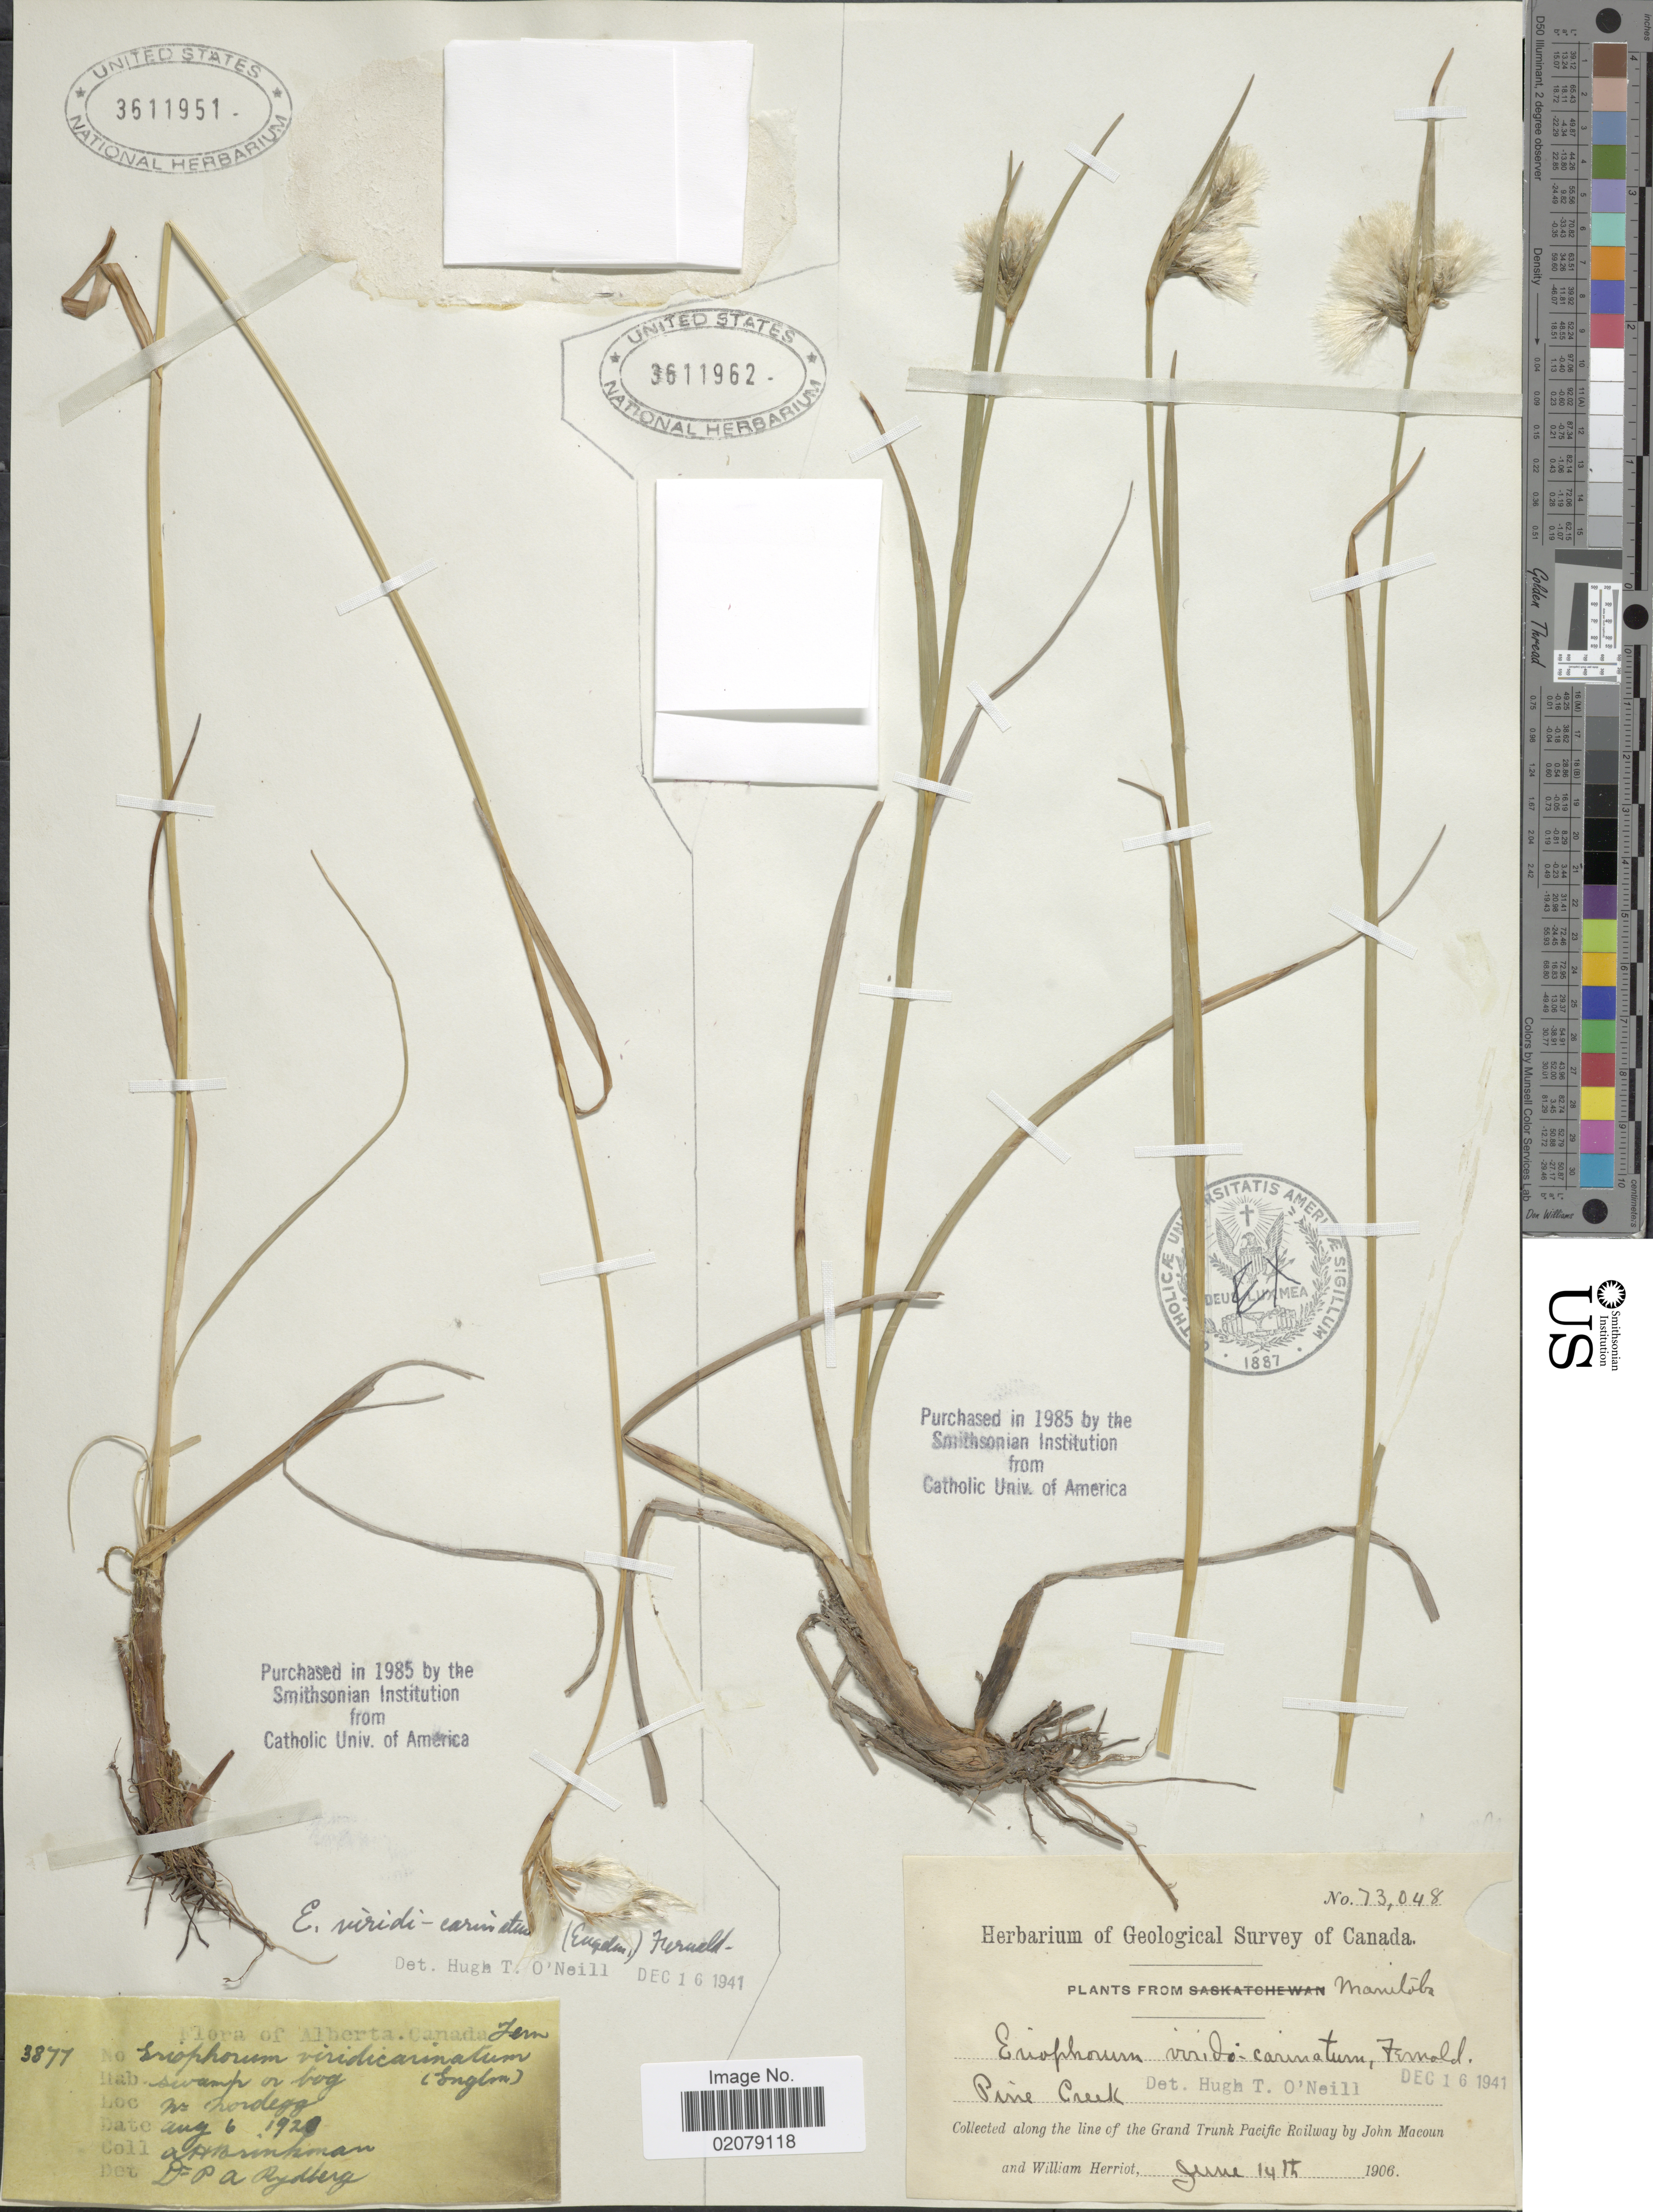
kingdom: Plantae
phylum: Tracheophyta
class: Liliopsida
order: Poales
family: Cyperaceae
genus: Eriophorum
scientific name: Eriophorum viridicarinatum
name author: (Englem.) Fernald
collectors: J. Macoun & W. Herriot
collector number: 73048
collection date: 1906-06-14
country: Canada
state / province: Manitoba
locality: Pine Creek, along the line of the Grand Trunk Pacific Railway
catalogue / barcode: US 3611962-2